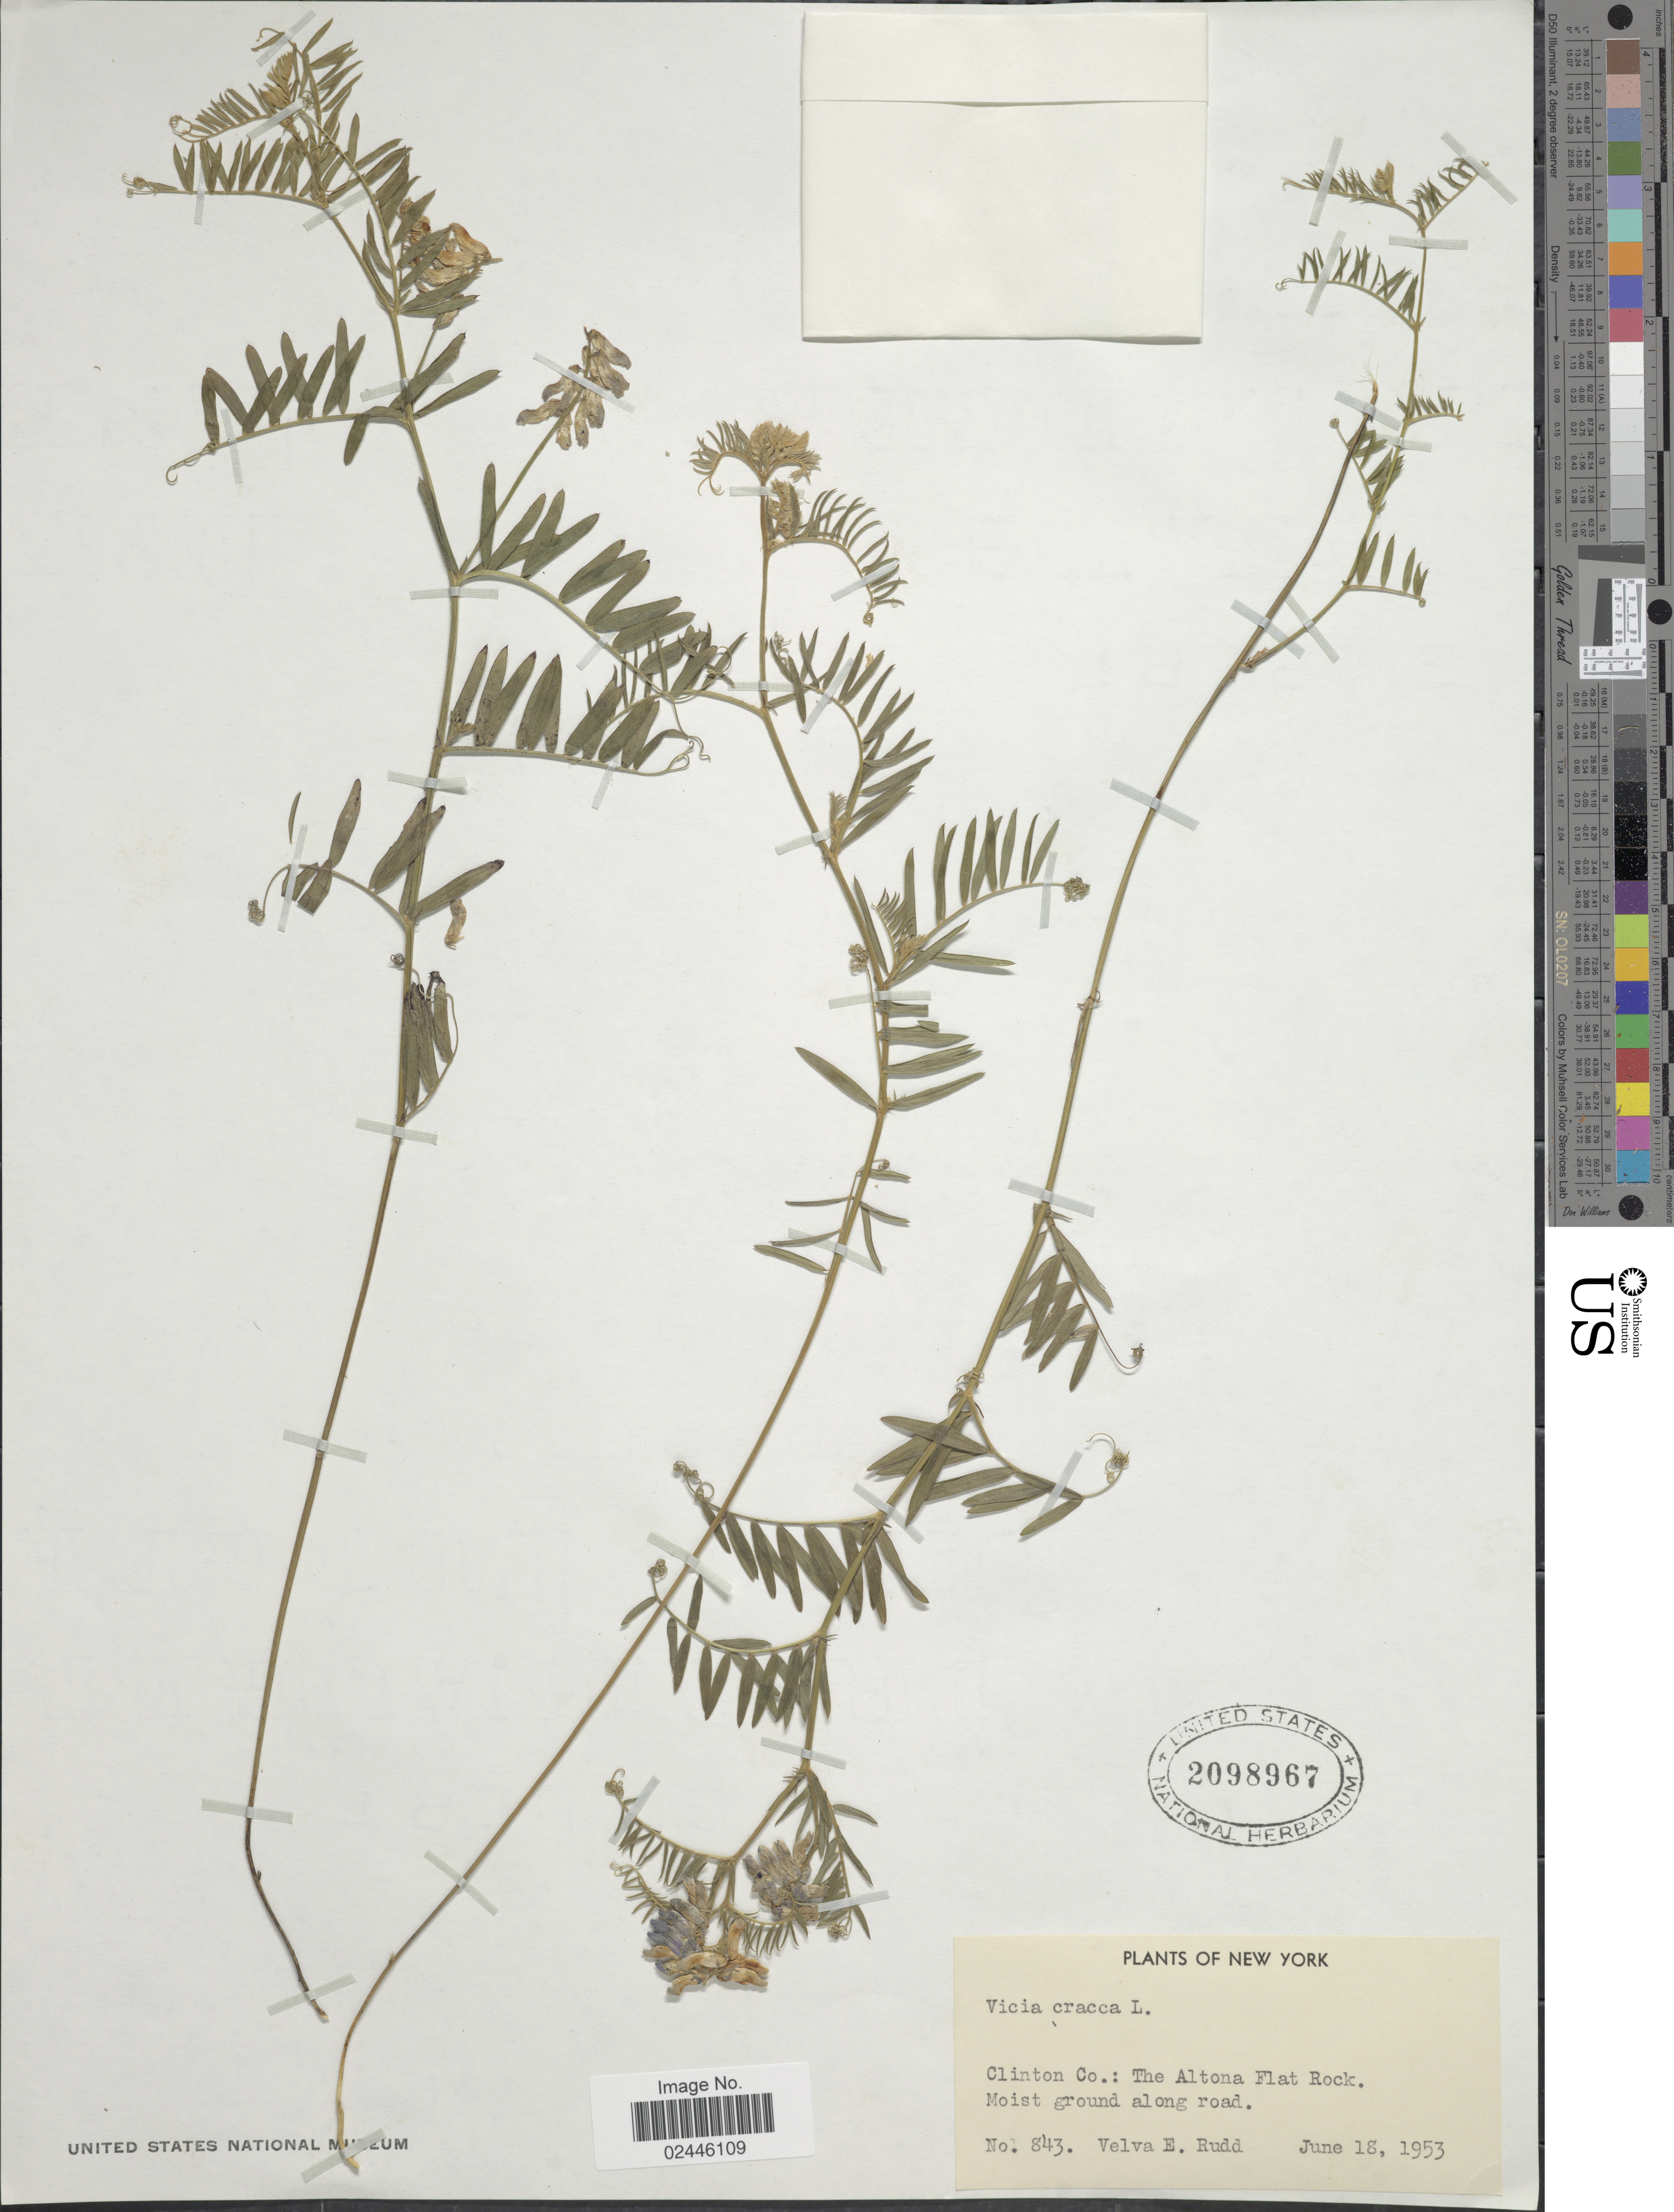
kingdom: Plantae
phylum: Tracheophyta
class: Magnoliopsida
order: Fabales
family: Fabaceae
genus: Vicia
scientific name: Vicia cracca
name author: L.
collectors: V. E. Rudd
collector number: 843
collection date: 1953-06-18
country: United States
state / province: New York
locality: Clinton Co.: The Altona Flat Rock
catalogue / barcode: US 2098967